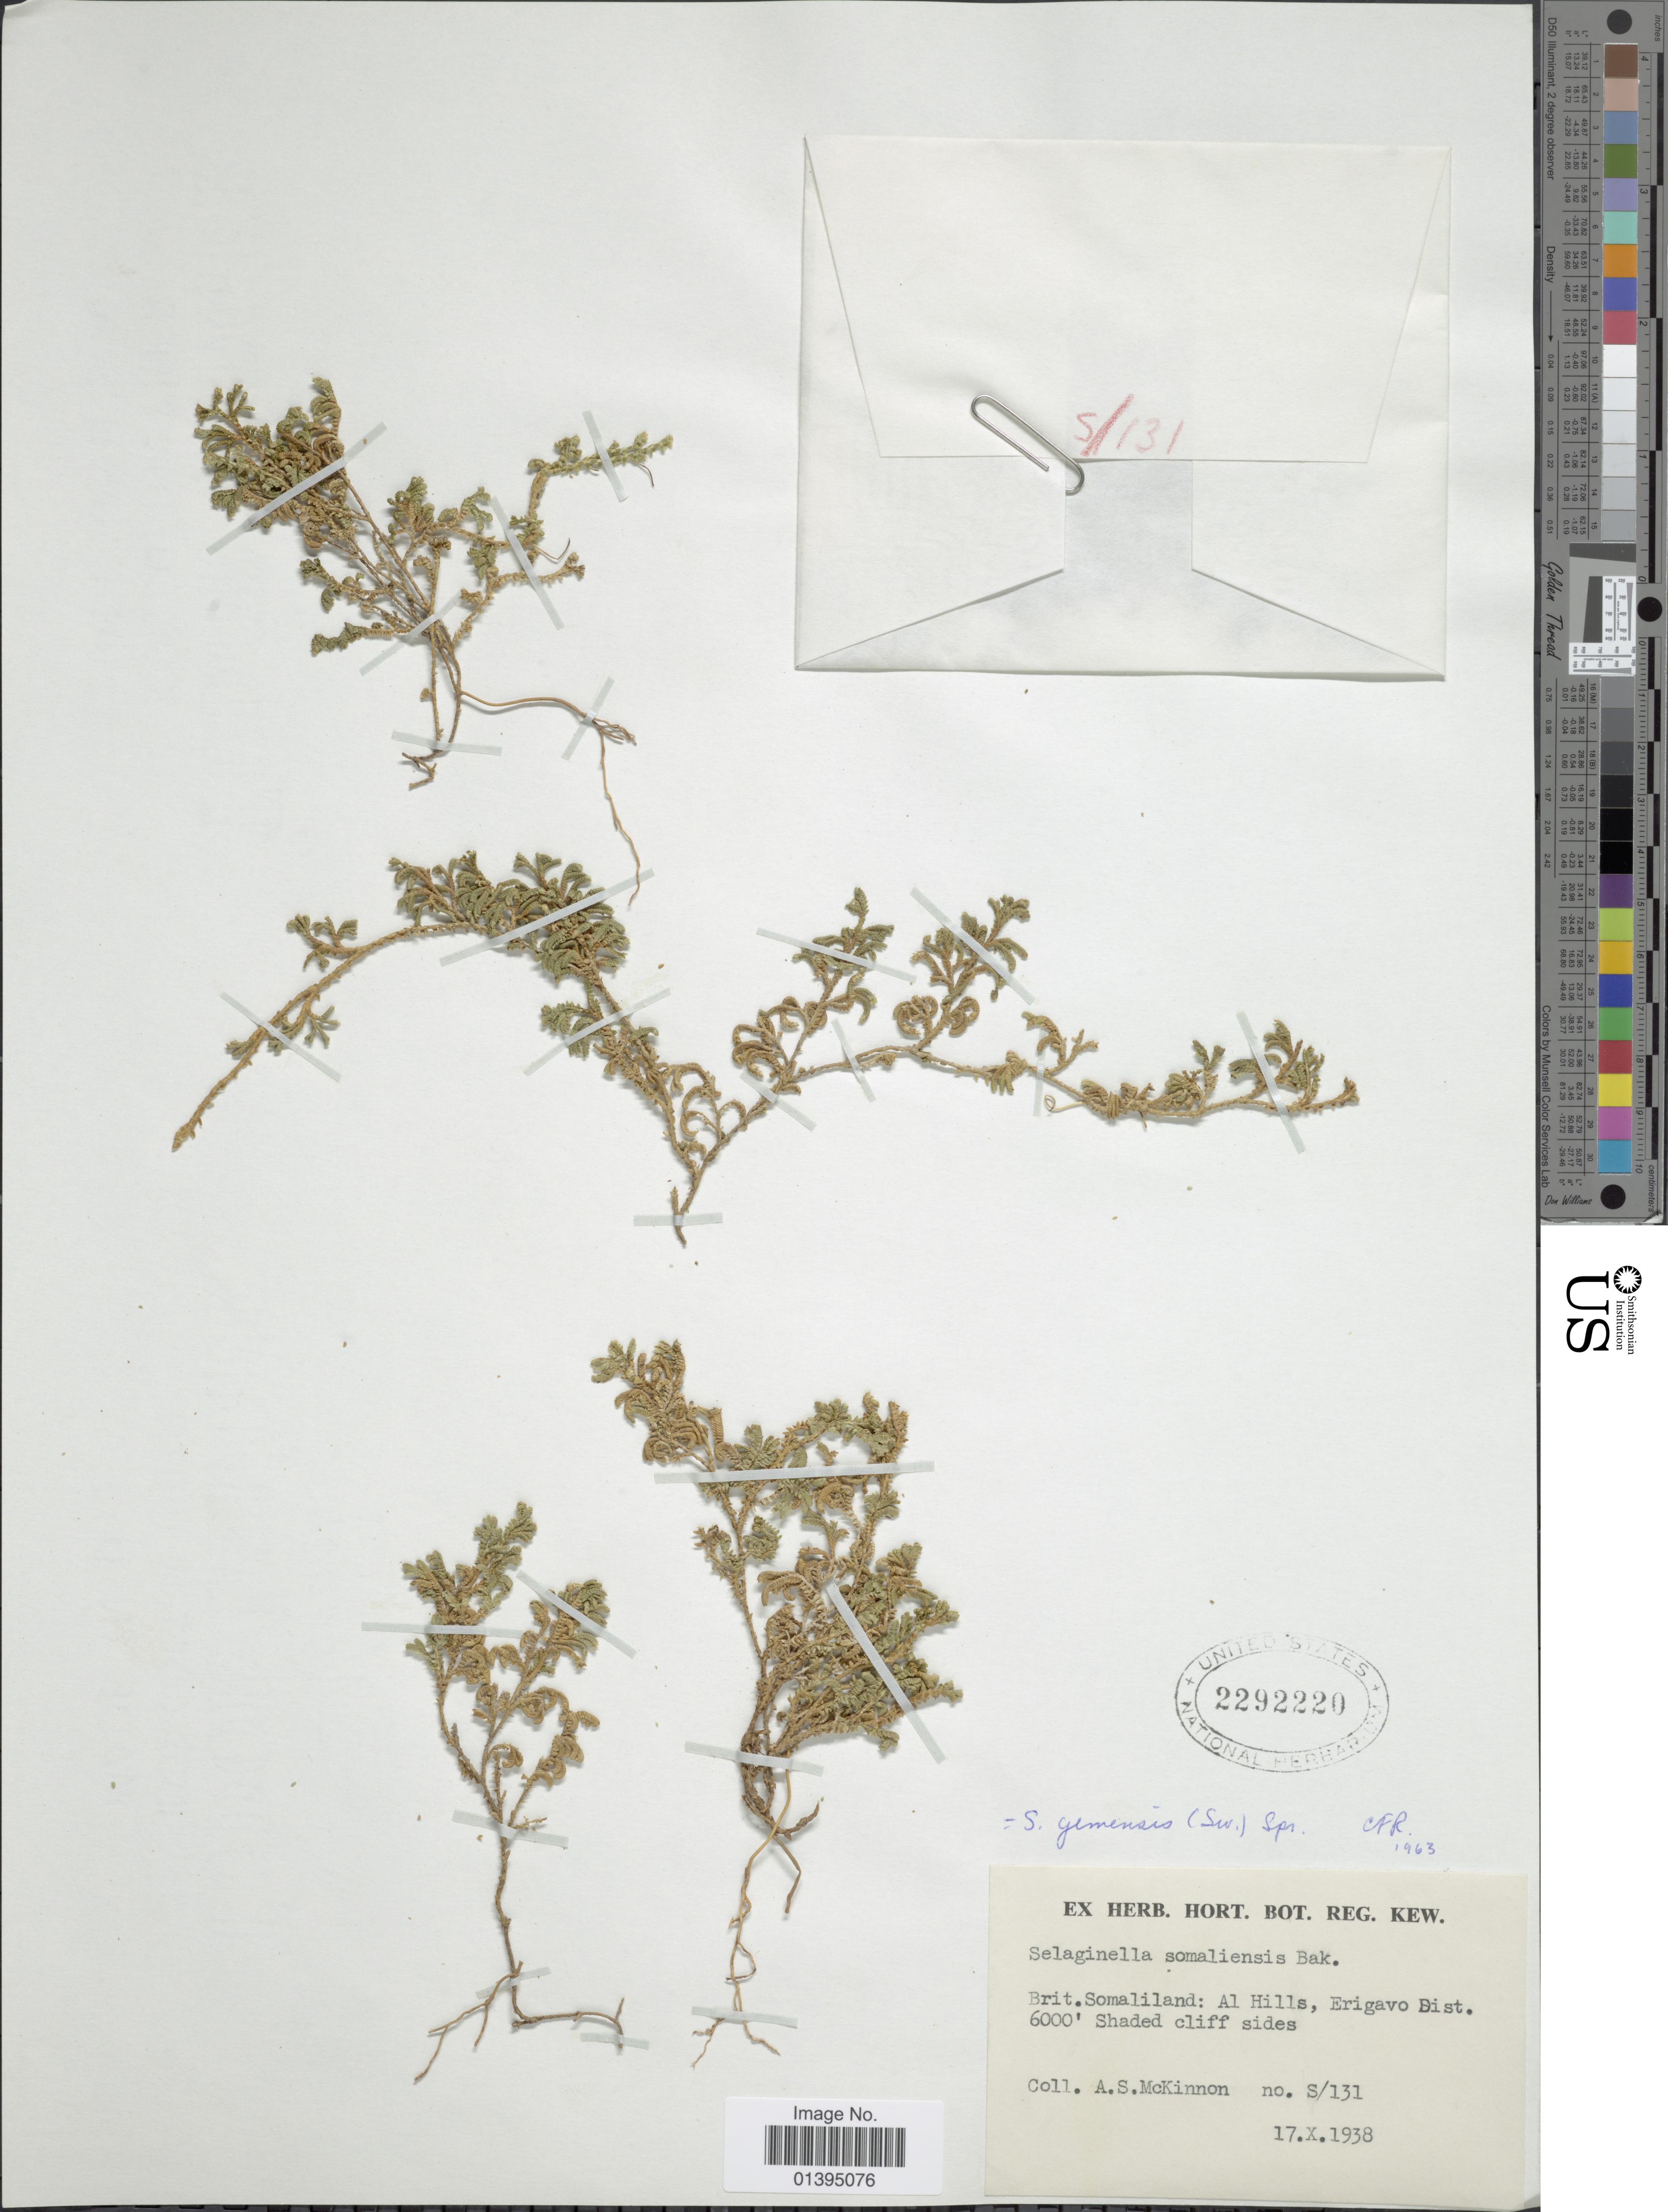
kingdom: Plantae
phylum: Tracheophyta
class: Lycopodiopsida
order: Selaginellales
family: Selaginellaceae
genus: Selaginella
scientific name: Selaginella yemensis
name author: (Sw.) Spring ex Decne.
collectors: A. Mckinnon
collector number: S/131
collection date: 1938-10-17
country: Ethiopia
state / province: Somali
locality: Brit. Somaliland: al Hills, Erigavo Dist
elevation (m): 1829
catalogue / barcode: US 2292220